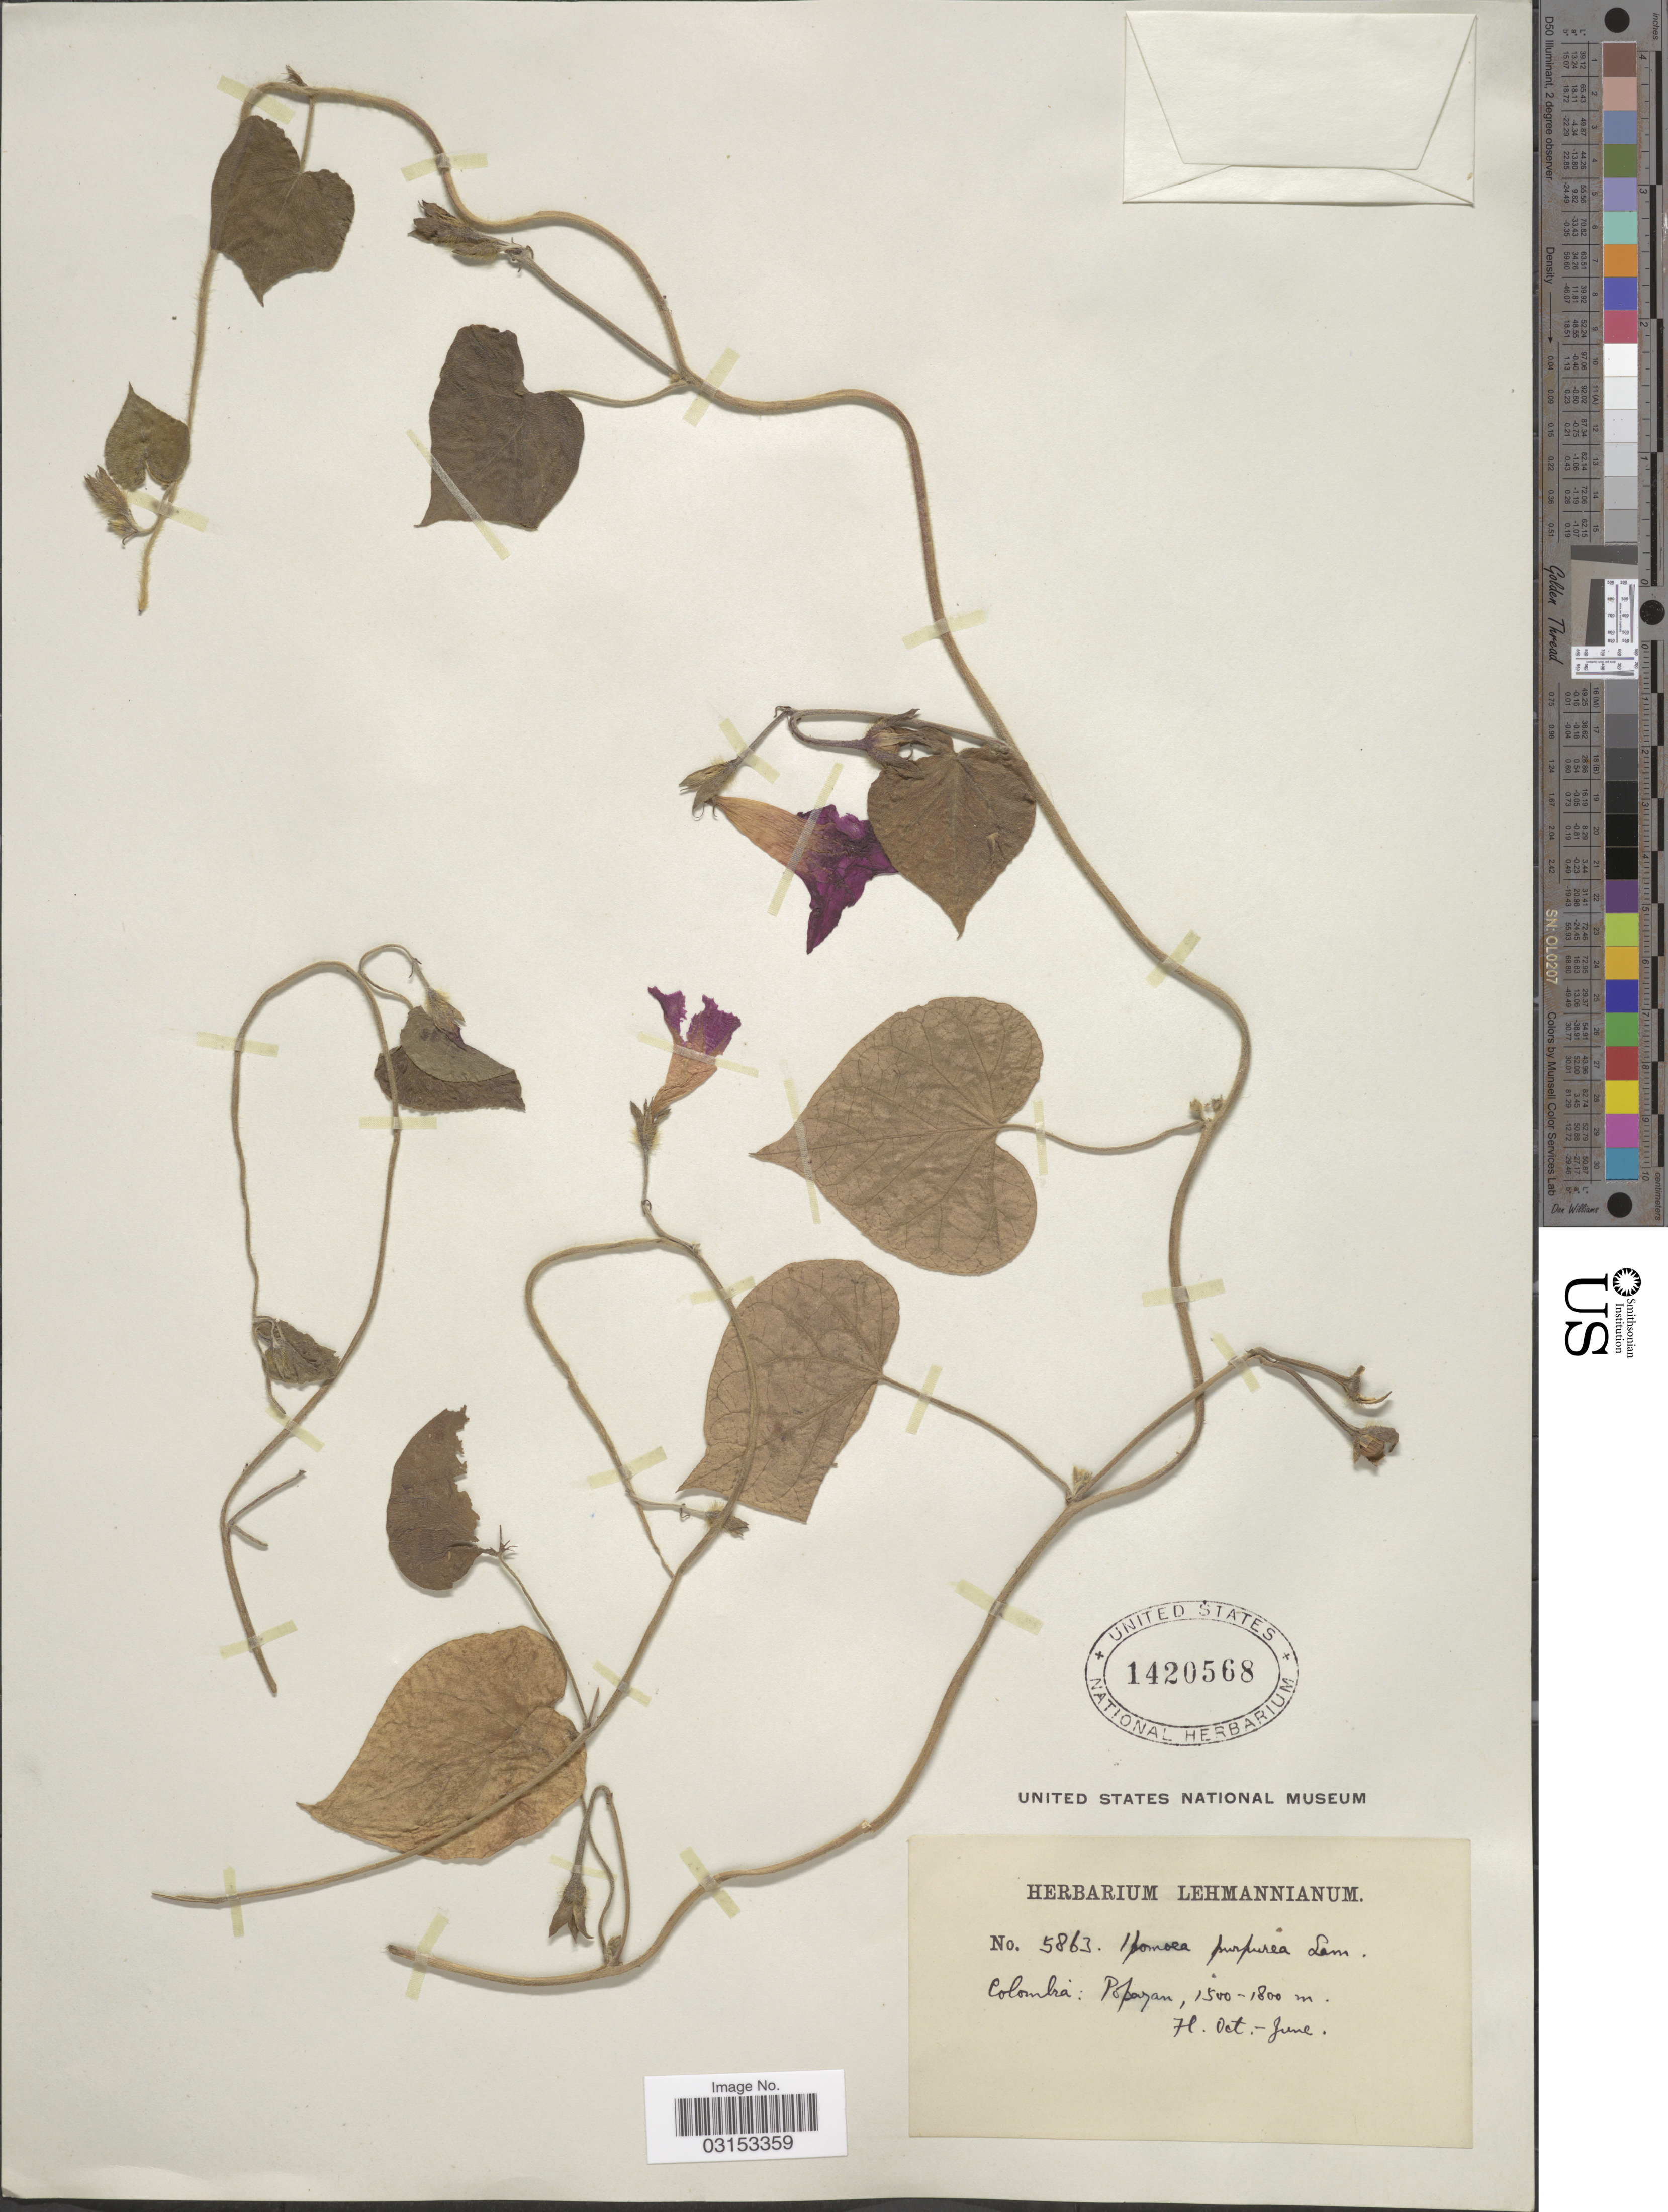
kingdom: Plantae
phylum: Tracheophyta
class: Magnoliopsida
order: Solanales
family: Convolvulaceae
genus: Ipomoea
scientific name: Ipomoea purpurea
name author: (L.) Roth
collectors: ex herb. Lehmannianum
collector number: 5863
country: Colombia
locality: Popayan.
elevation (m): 1500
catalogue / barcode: US 1420568